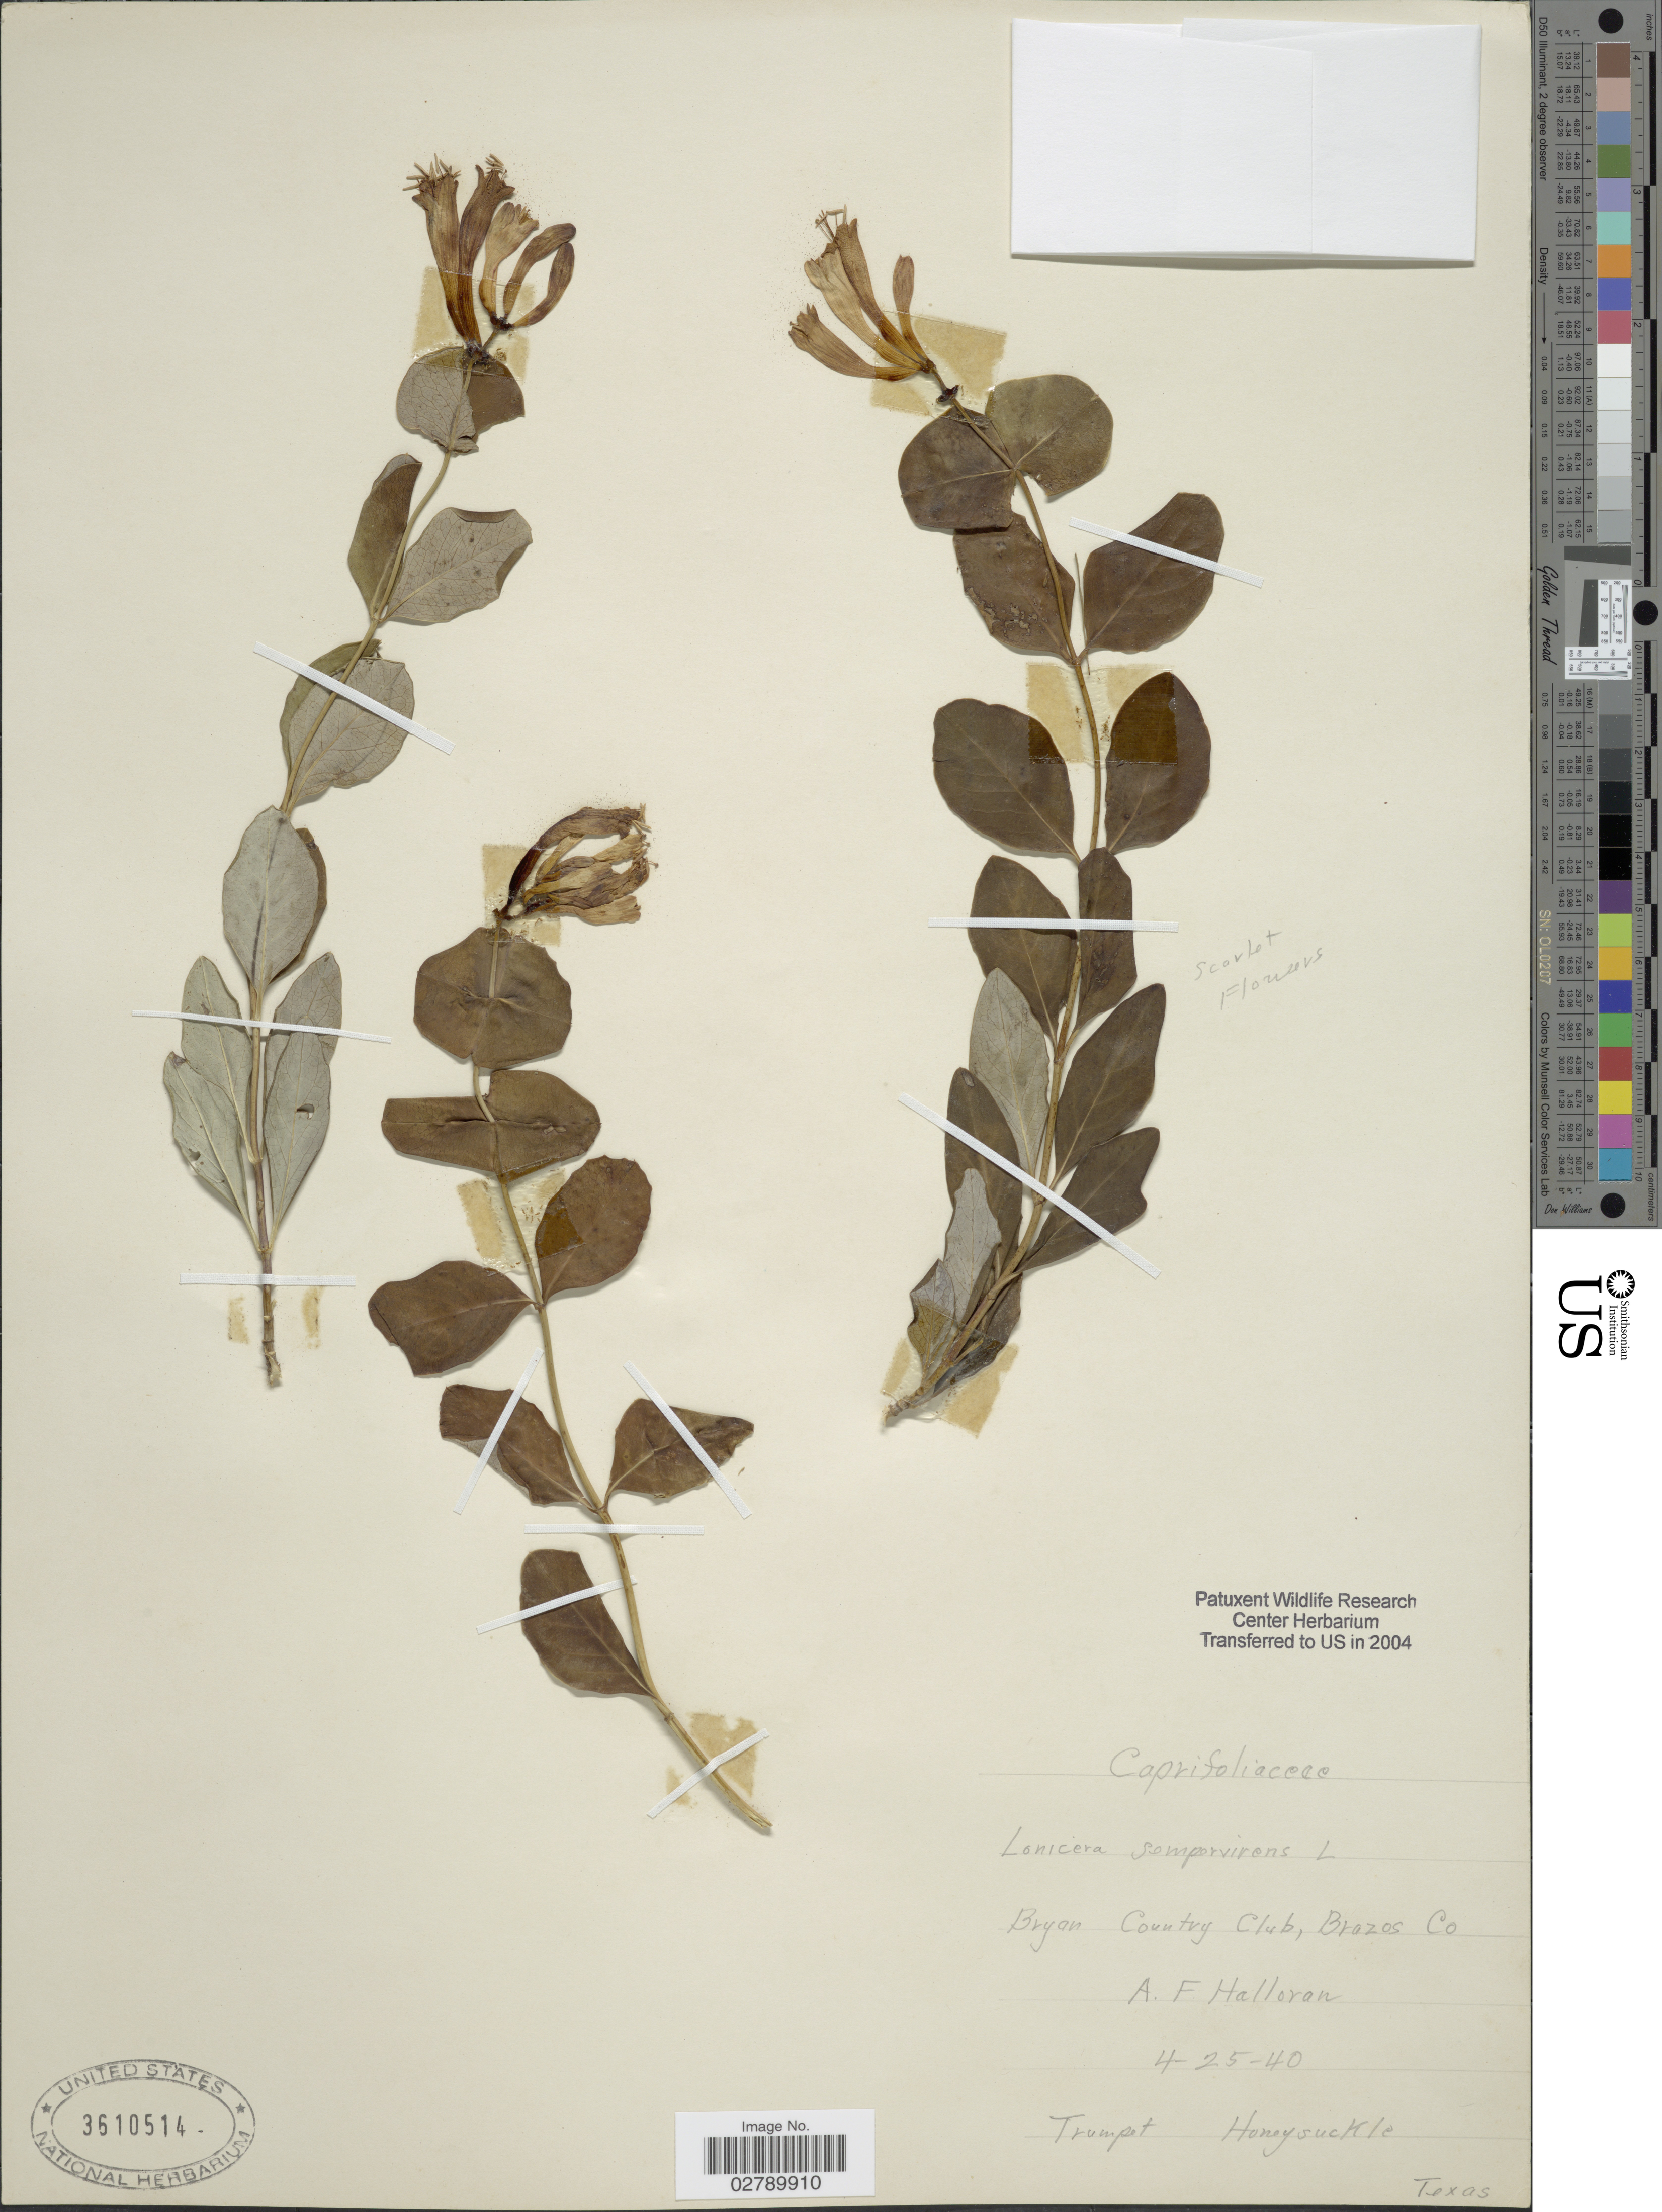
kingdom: Plantae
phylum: Tracheophyta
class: Magnoliopsida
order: Dipsacales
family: Caprifoliaceae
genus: Lonicera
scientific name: Lonicera sempervirens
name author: L.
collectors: A. Halloran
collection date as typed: Transcribed d/m/y: 25/4/40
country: United States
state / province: Texas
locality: Bryan Country Club, Brazos Co.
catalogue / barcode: US 3610514